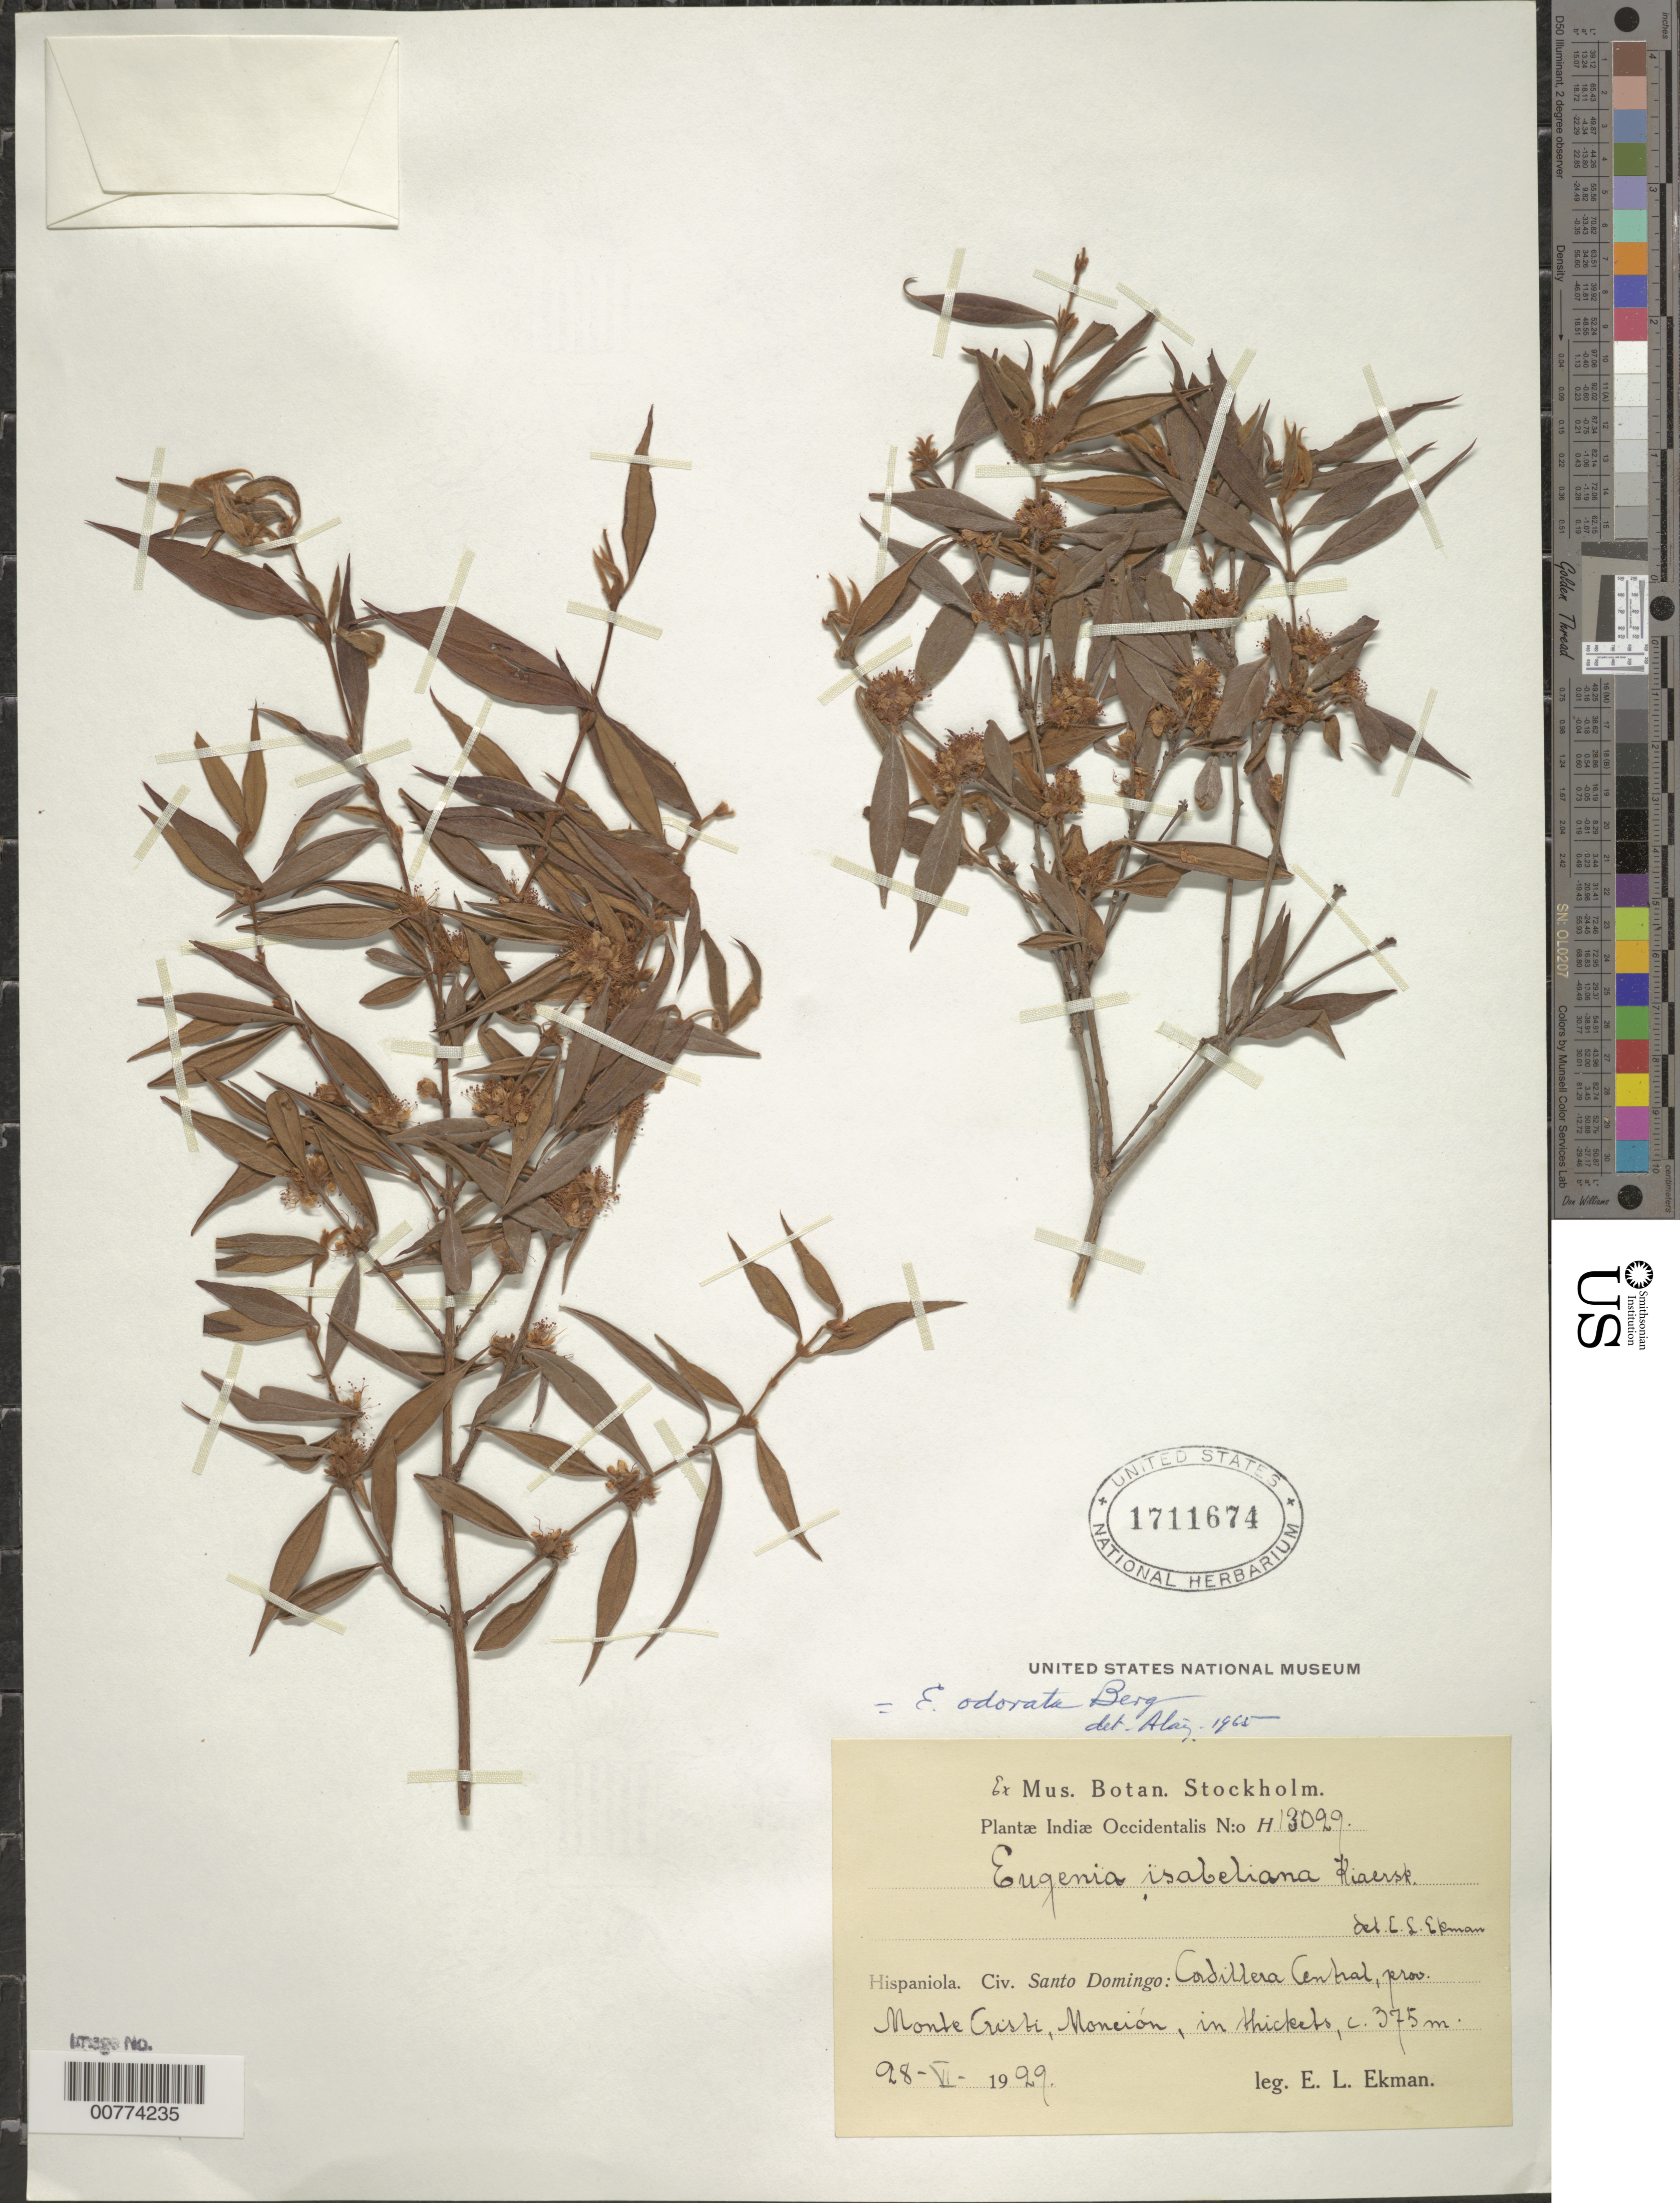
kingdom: Plantae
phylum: Tracheophyta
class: Magnoliopsida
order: Myrtales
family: Myrtaceae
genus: Eugenia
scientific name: Eugenia isabeliana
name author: Kiaersk.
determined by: Liogier, Alain H.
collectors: E. L. Ekman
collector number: H 13029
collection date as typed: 28 Jun 1929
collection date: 1929-06-28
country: Dominican Republic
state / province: Monte Cristi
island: Hispaniola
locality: Cordillera Central, Monción.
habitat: In thickets.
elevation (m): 375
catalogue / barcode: US 1711674